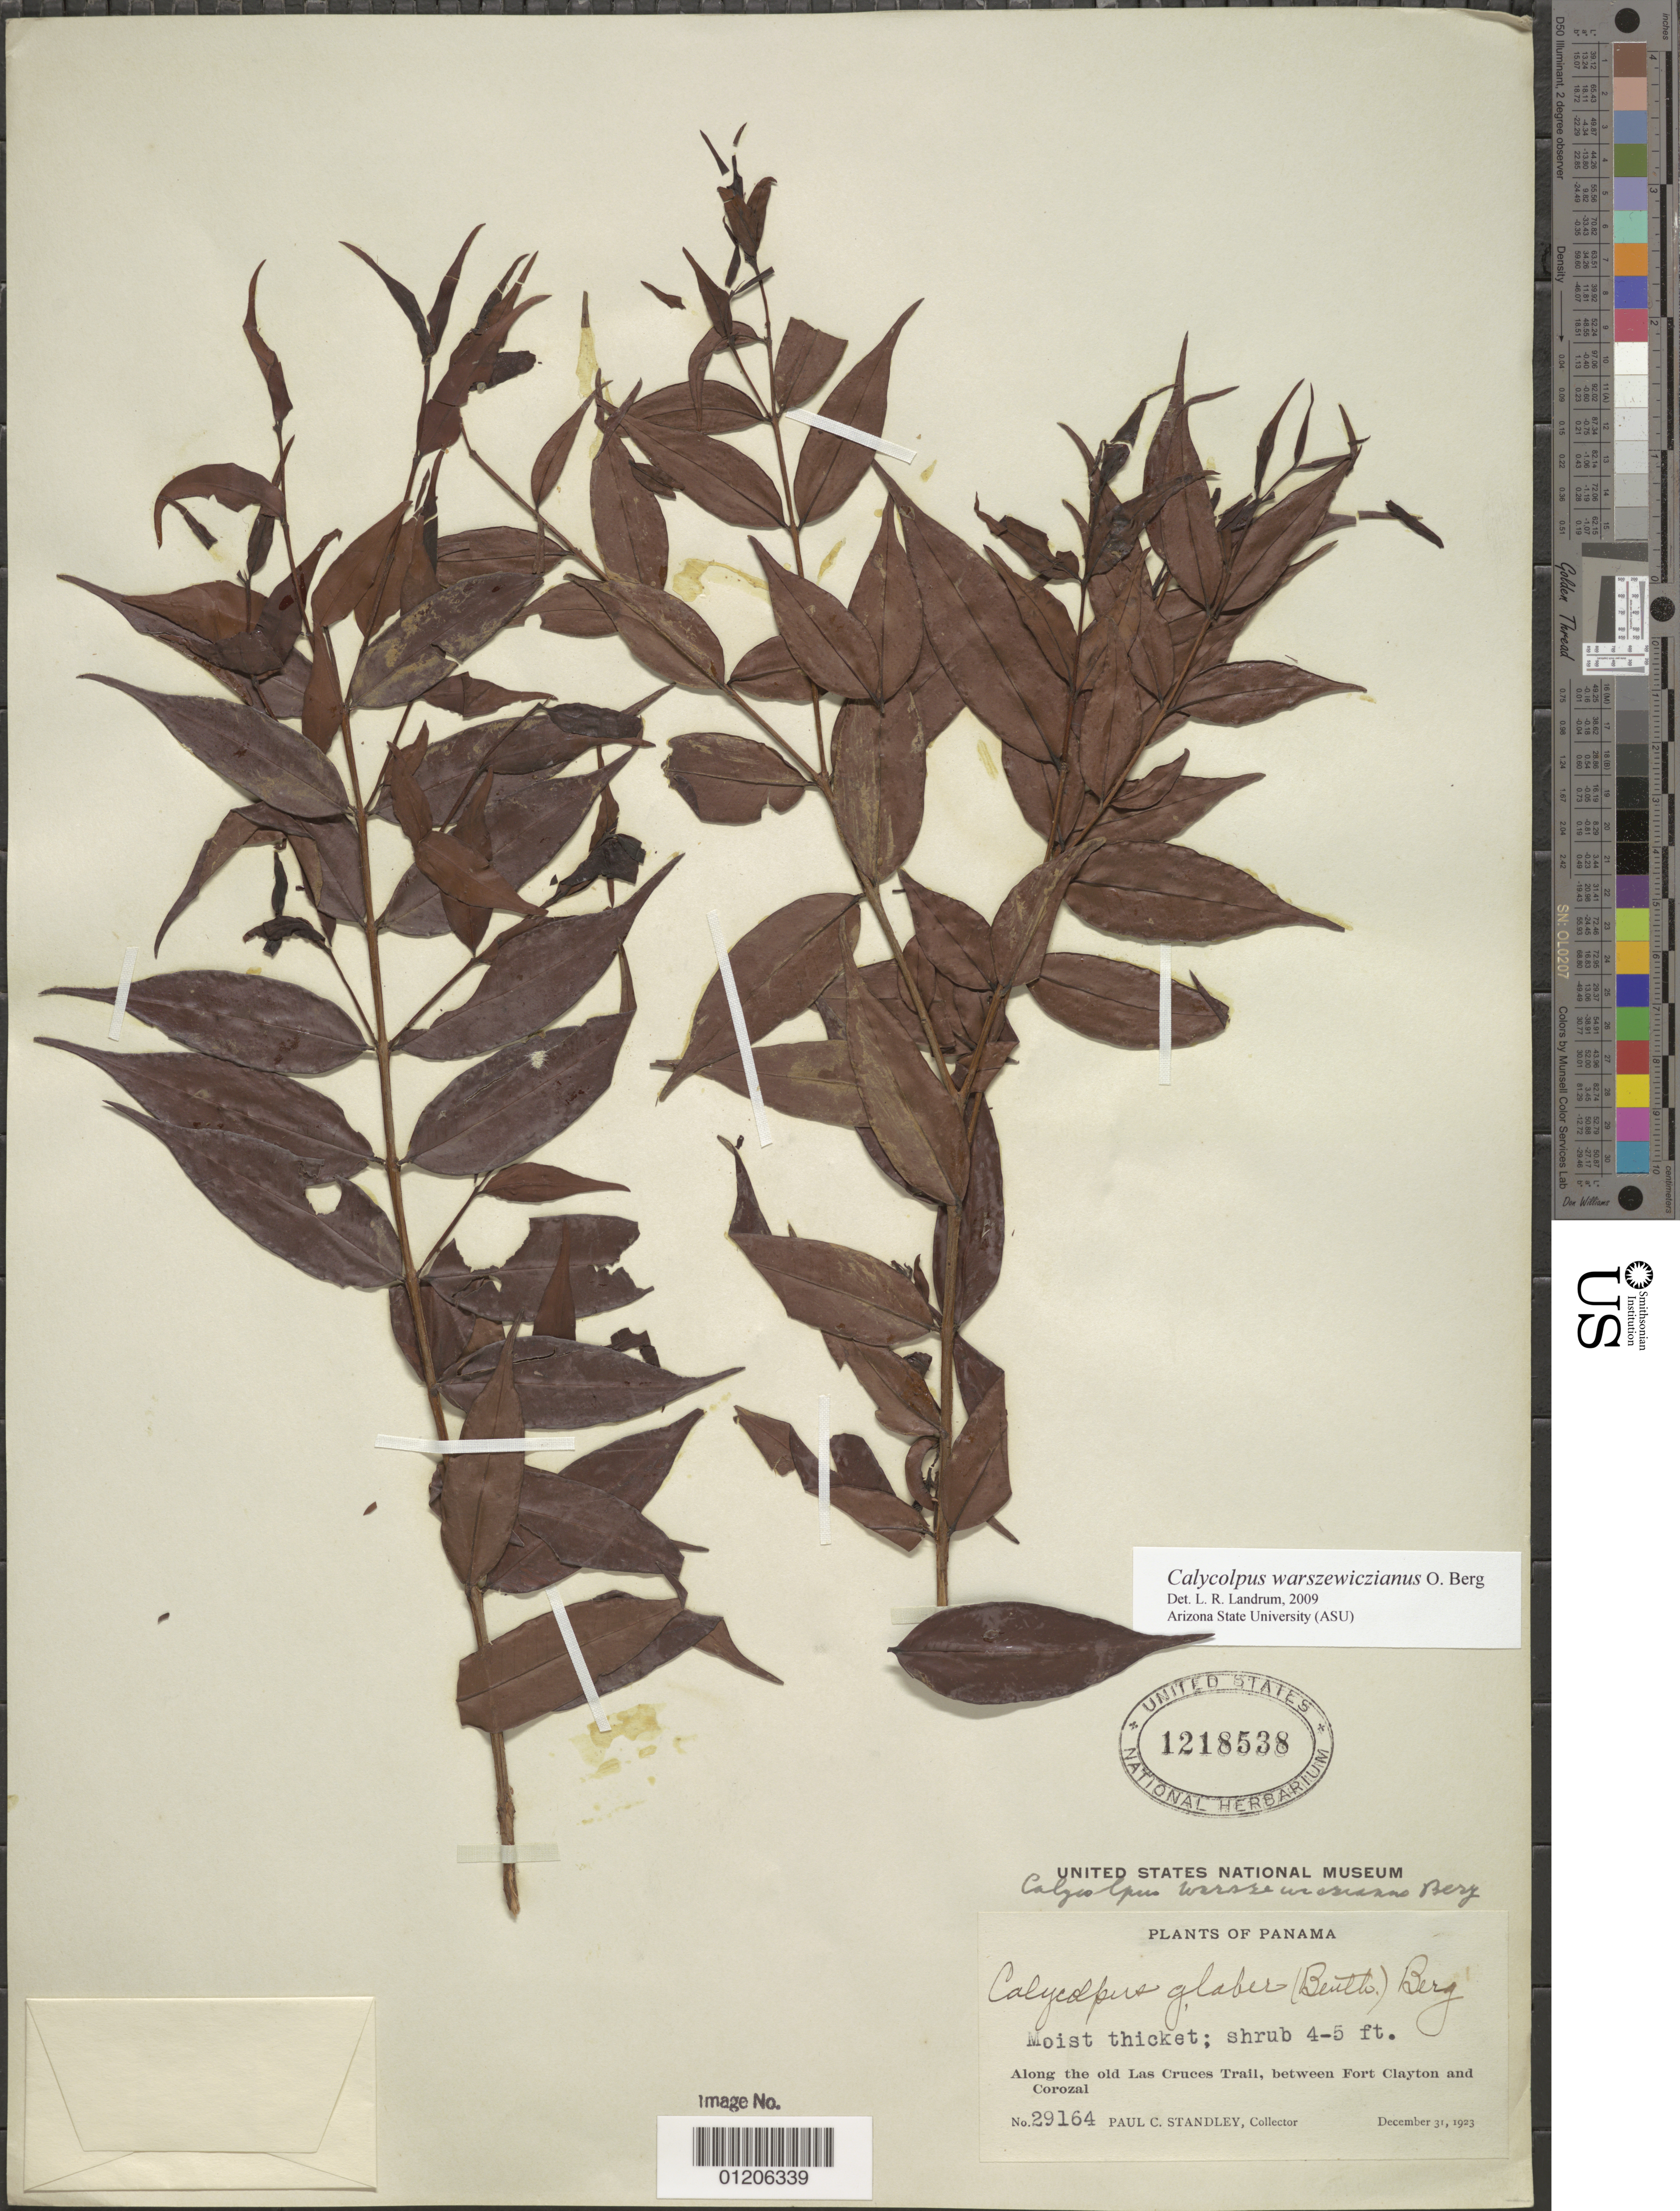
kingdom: Plantae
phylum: Tracheophyta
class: Magnoliopsida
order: Myrtales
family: Myrtaceae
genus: Calycolpus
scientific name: Calycolpus warszewiczianus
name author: O. Berg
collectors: P. C. Standley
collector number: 29164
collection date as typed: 31 Dec 1923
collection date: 1923-12-31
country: Panama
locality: Along the old Las Cruces Trail between Fort Clayton and Corozal.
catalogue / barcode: US 1218538